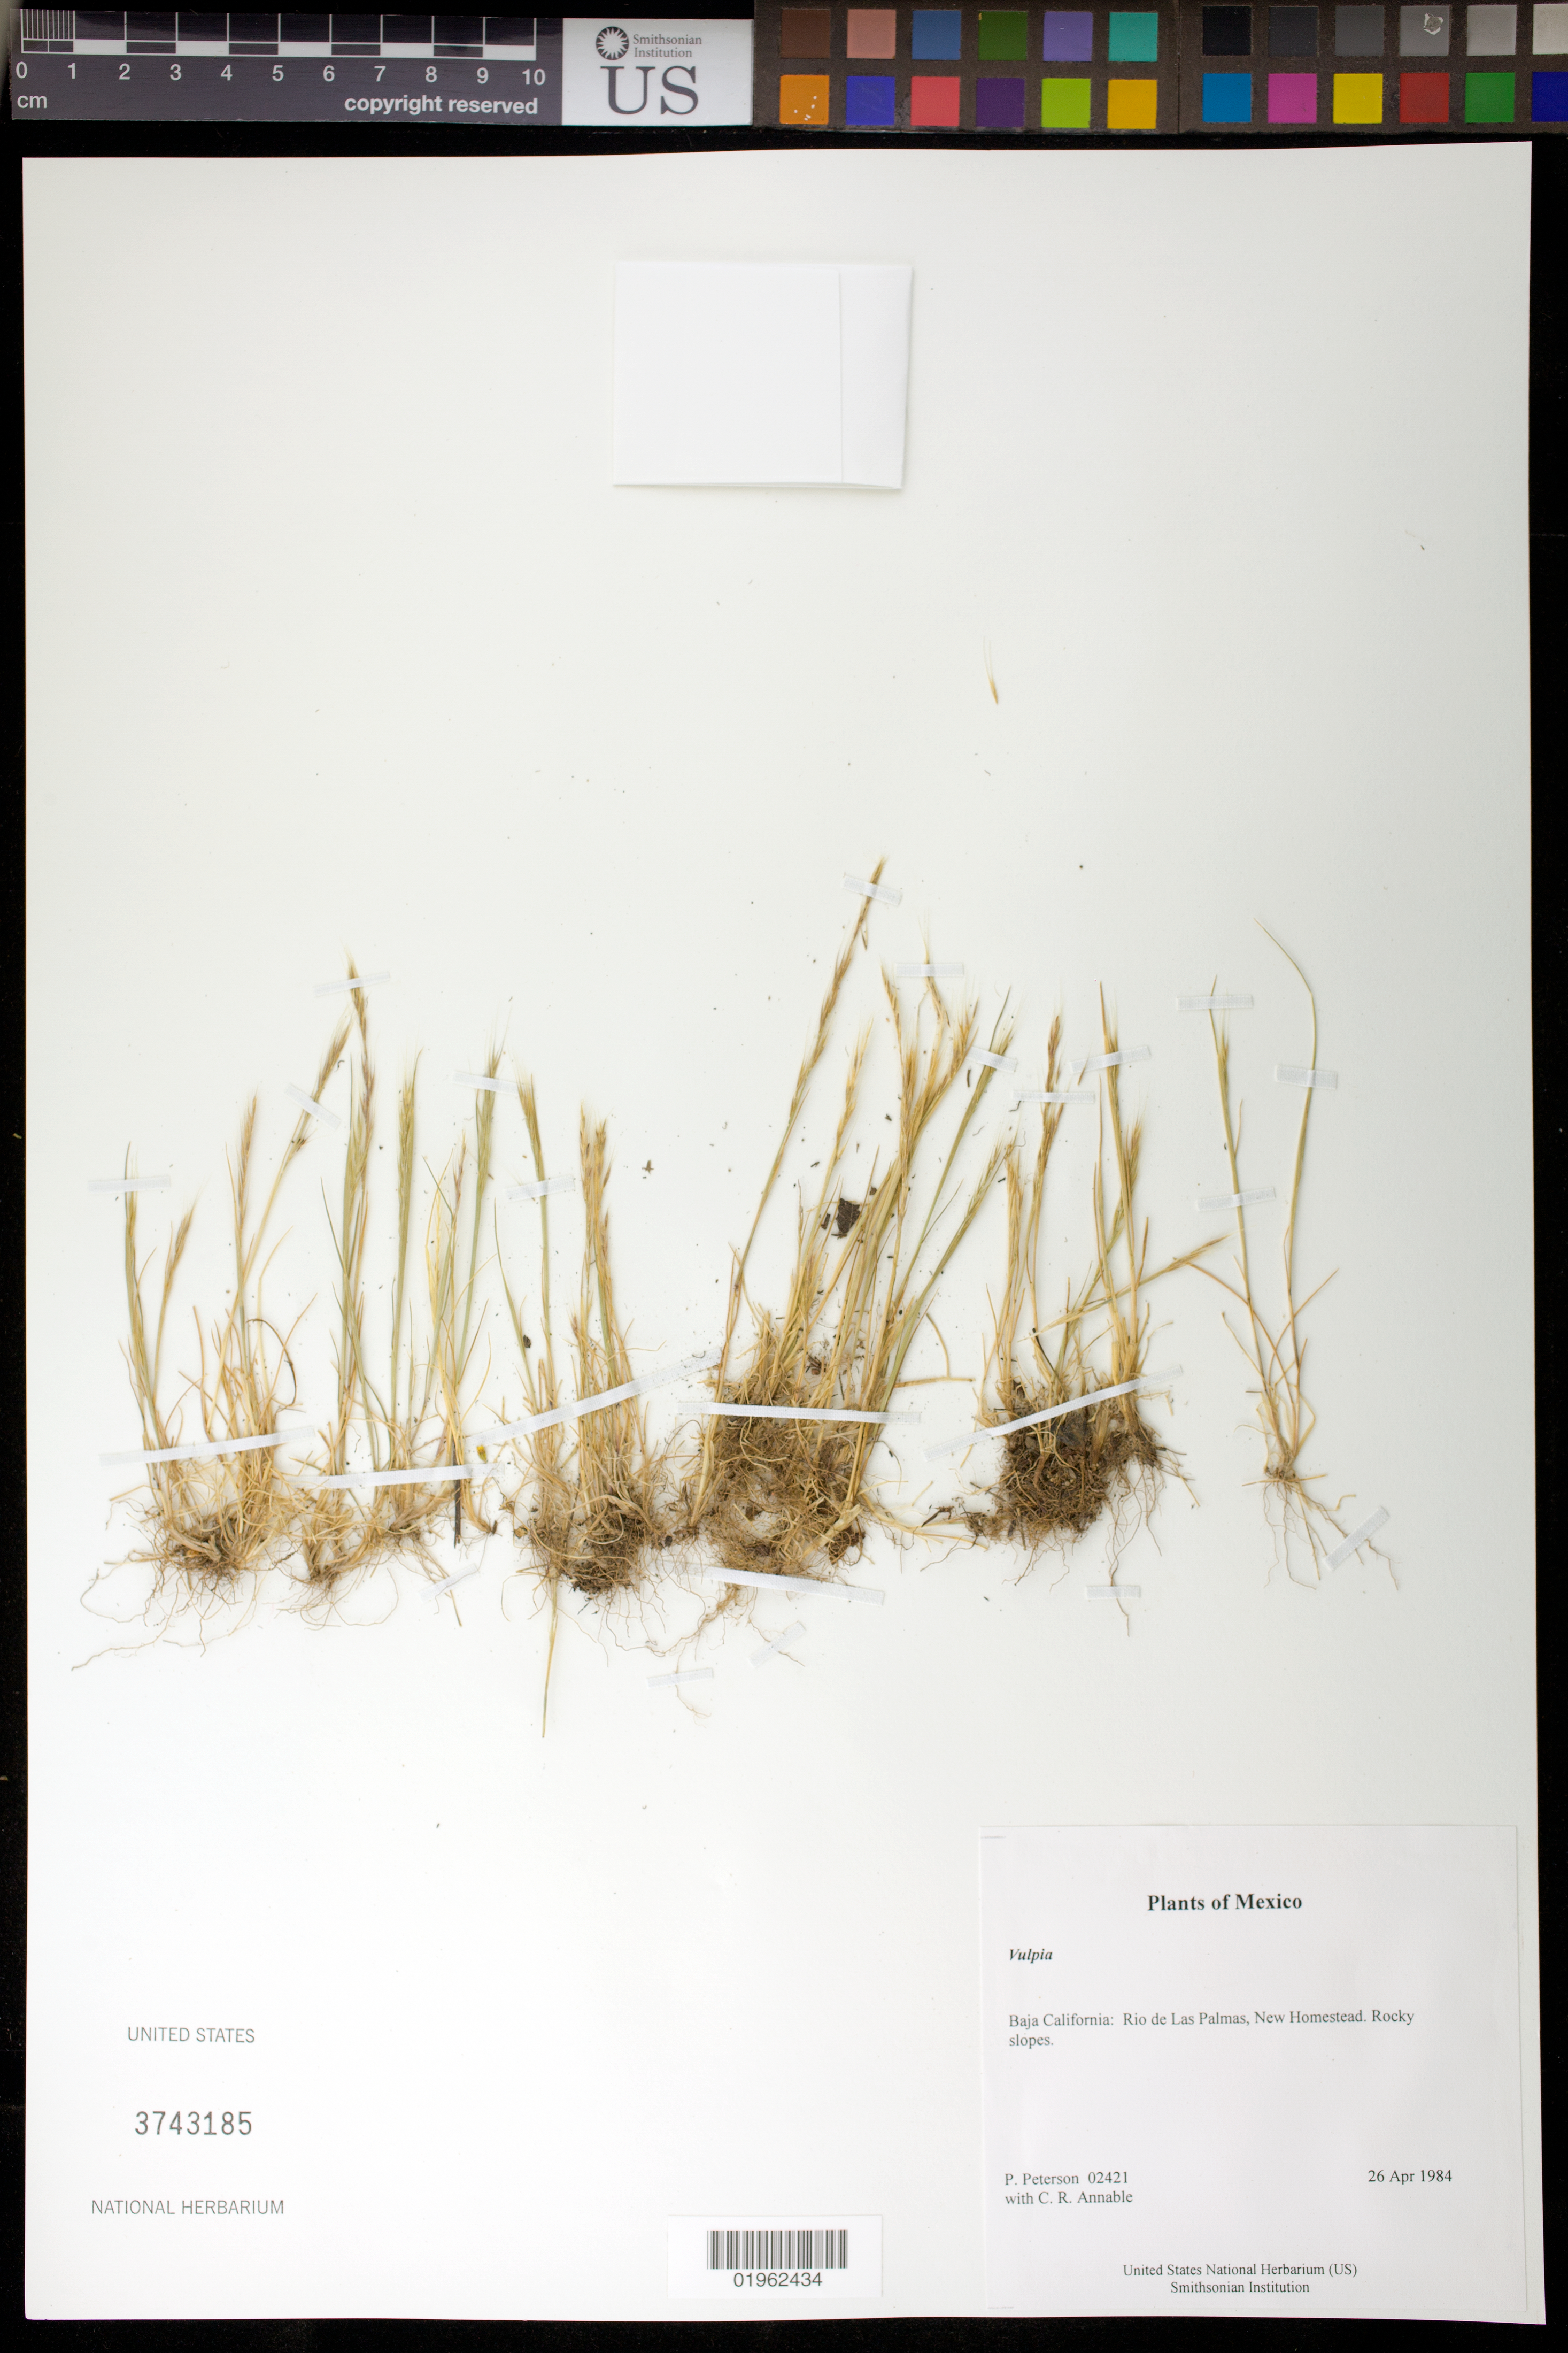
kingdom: Plantae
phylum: Tracheophyta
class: Liliopsida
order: Poales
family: Poaceae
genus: Vulpia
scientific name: Vulpia sp.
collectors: P. M. Peterson & C. R. Annable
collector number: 02421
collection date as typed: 26 Apr 1984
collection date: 1984-04-26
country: Mexico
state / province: Baja California Norte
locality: Rio de Las Palmas, New Homestead.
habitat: Rocky slopes.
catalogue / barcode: US 3743185